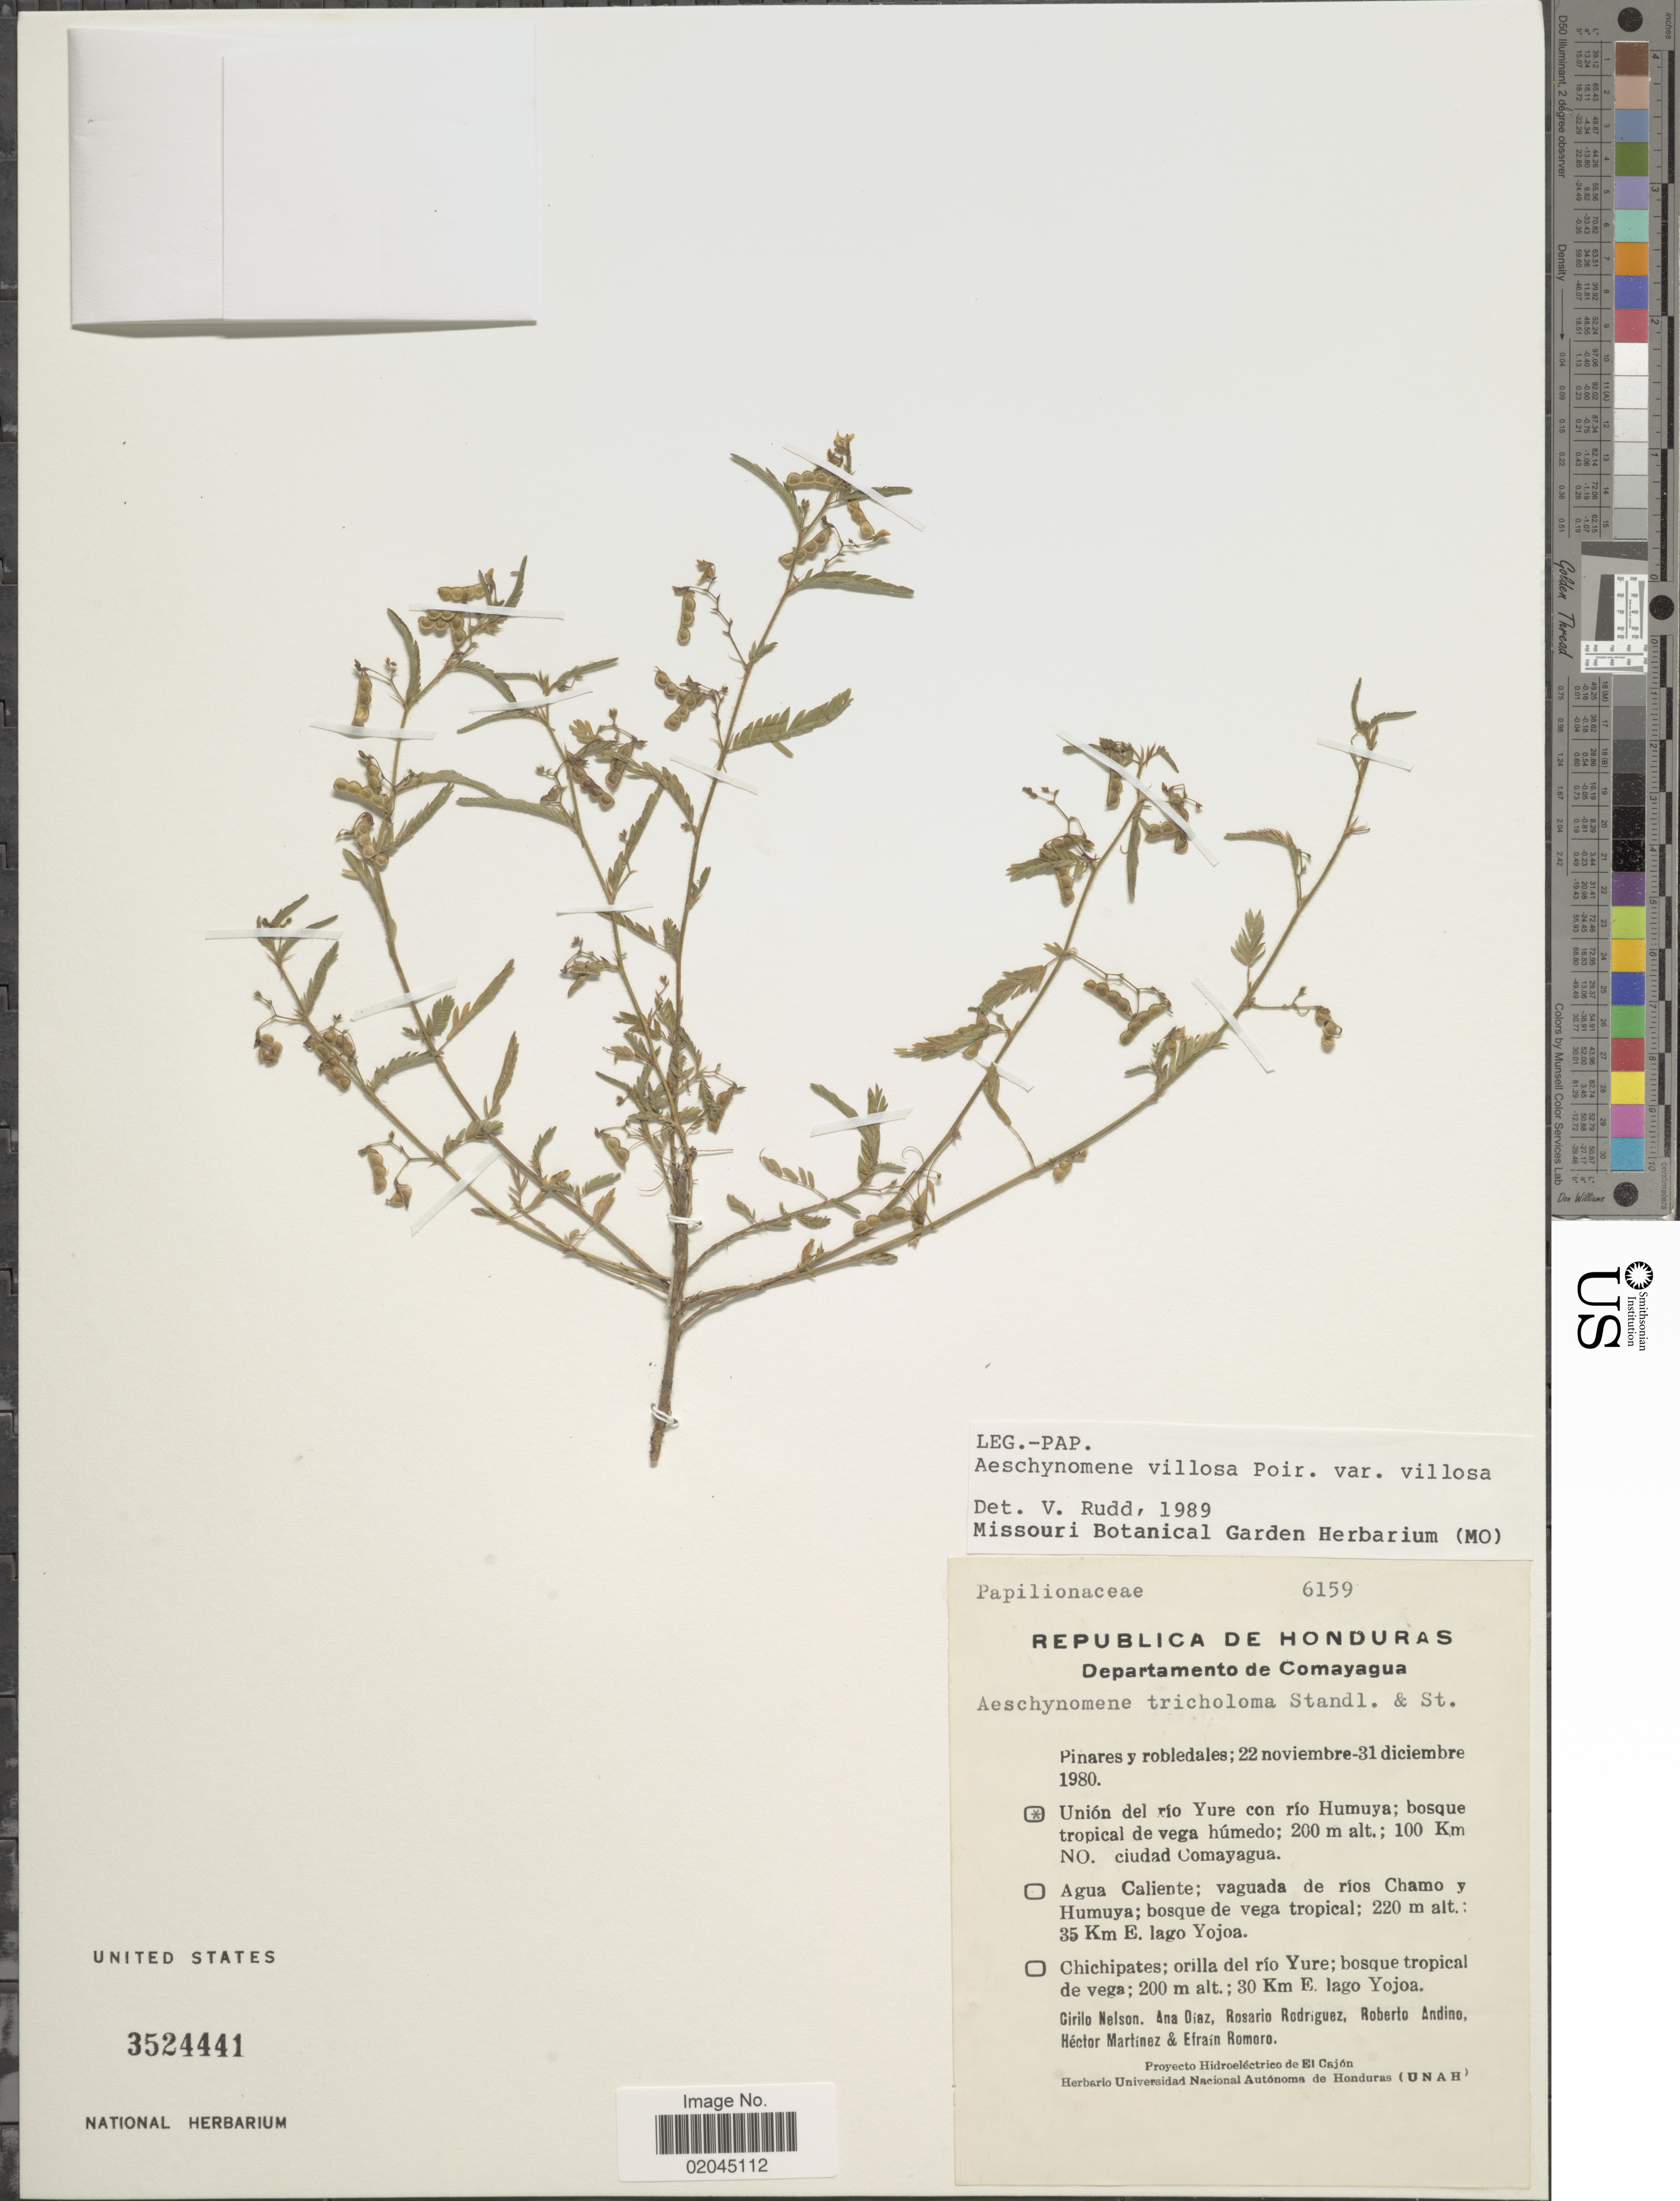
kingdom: Plantae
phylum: Tracheophyta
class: Magnoliopsida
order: Fabales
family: Fabaceae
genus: Aeschynomene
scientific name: Aeschynomene villosa var. villosa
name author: Poir.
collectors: C. Nelson, A. Díaz, R. Rodríguez, R. Andino & et al.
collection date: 1980-11-22/1980-12-31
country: Honduras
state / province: Comayagua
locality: Departamento de Comayagua, Union del rio Yure con rio Humuya, bosque tropical vega humedo, 100 km NO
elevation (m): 200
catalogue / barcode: US 3524441